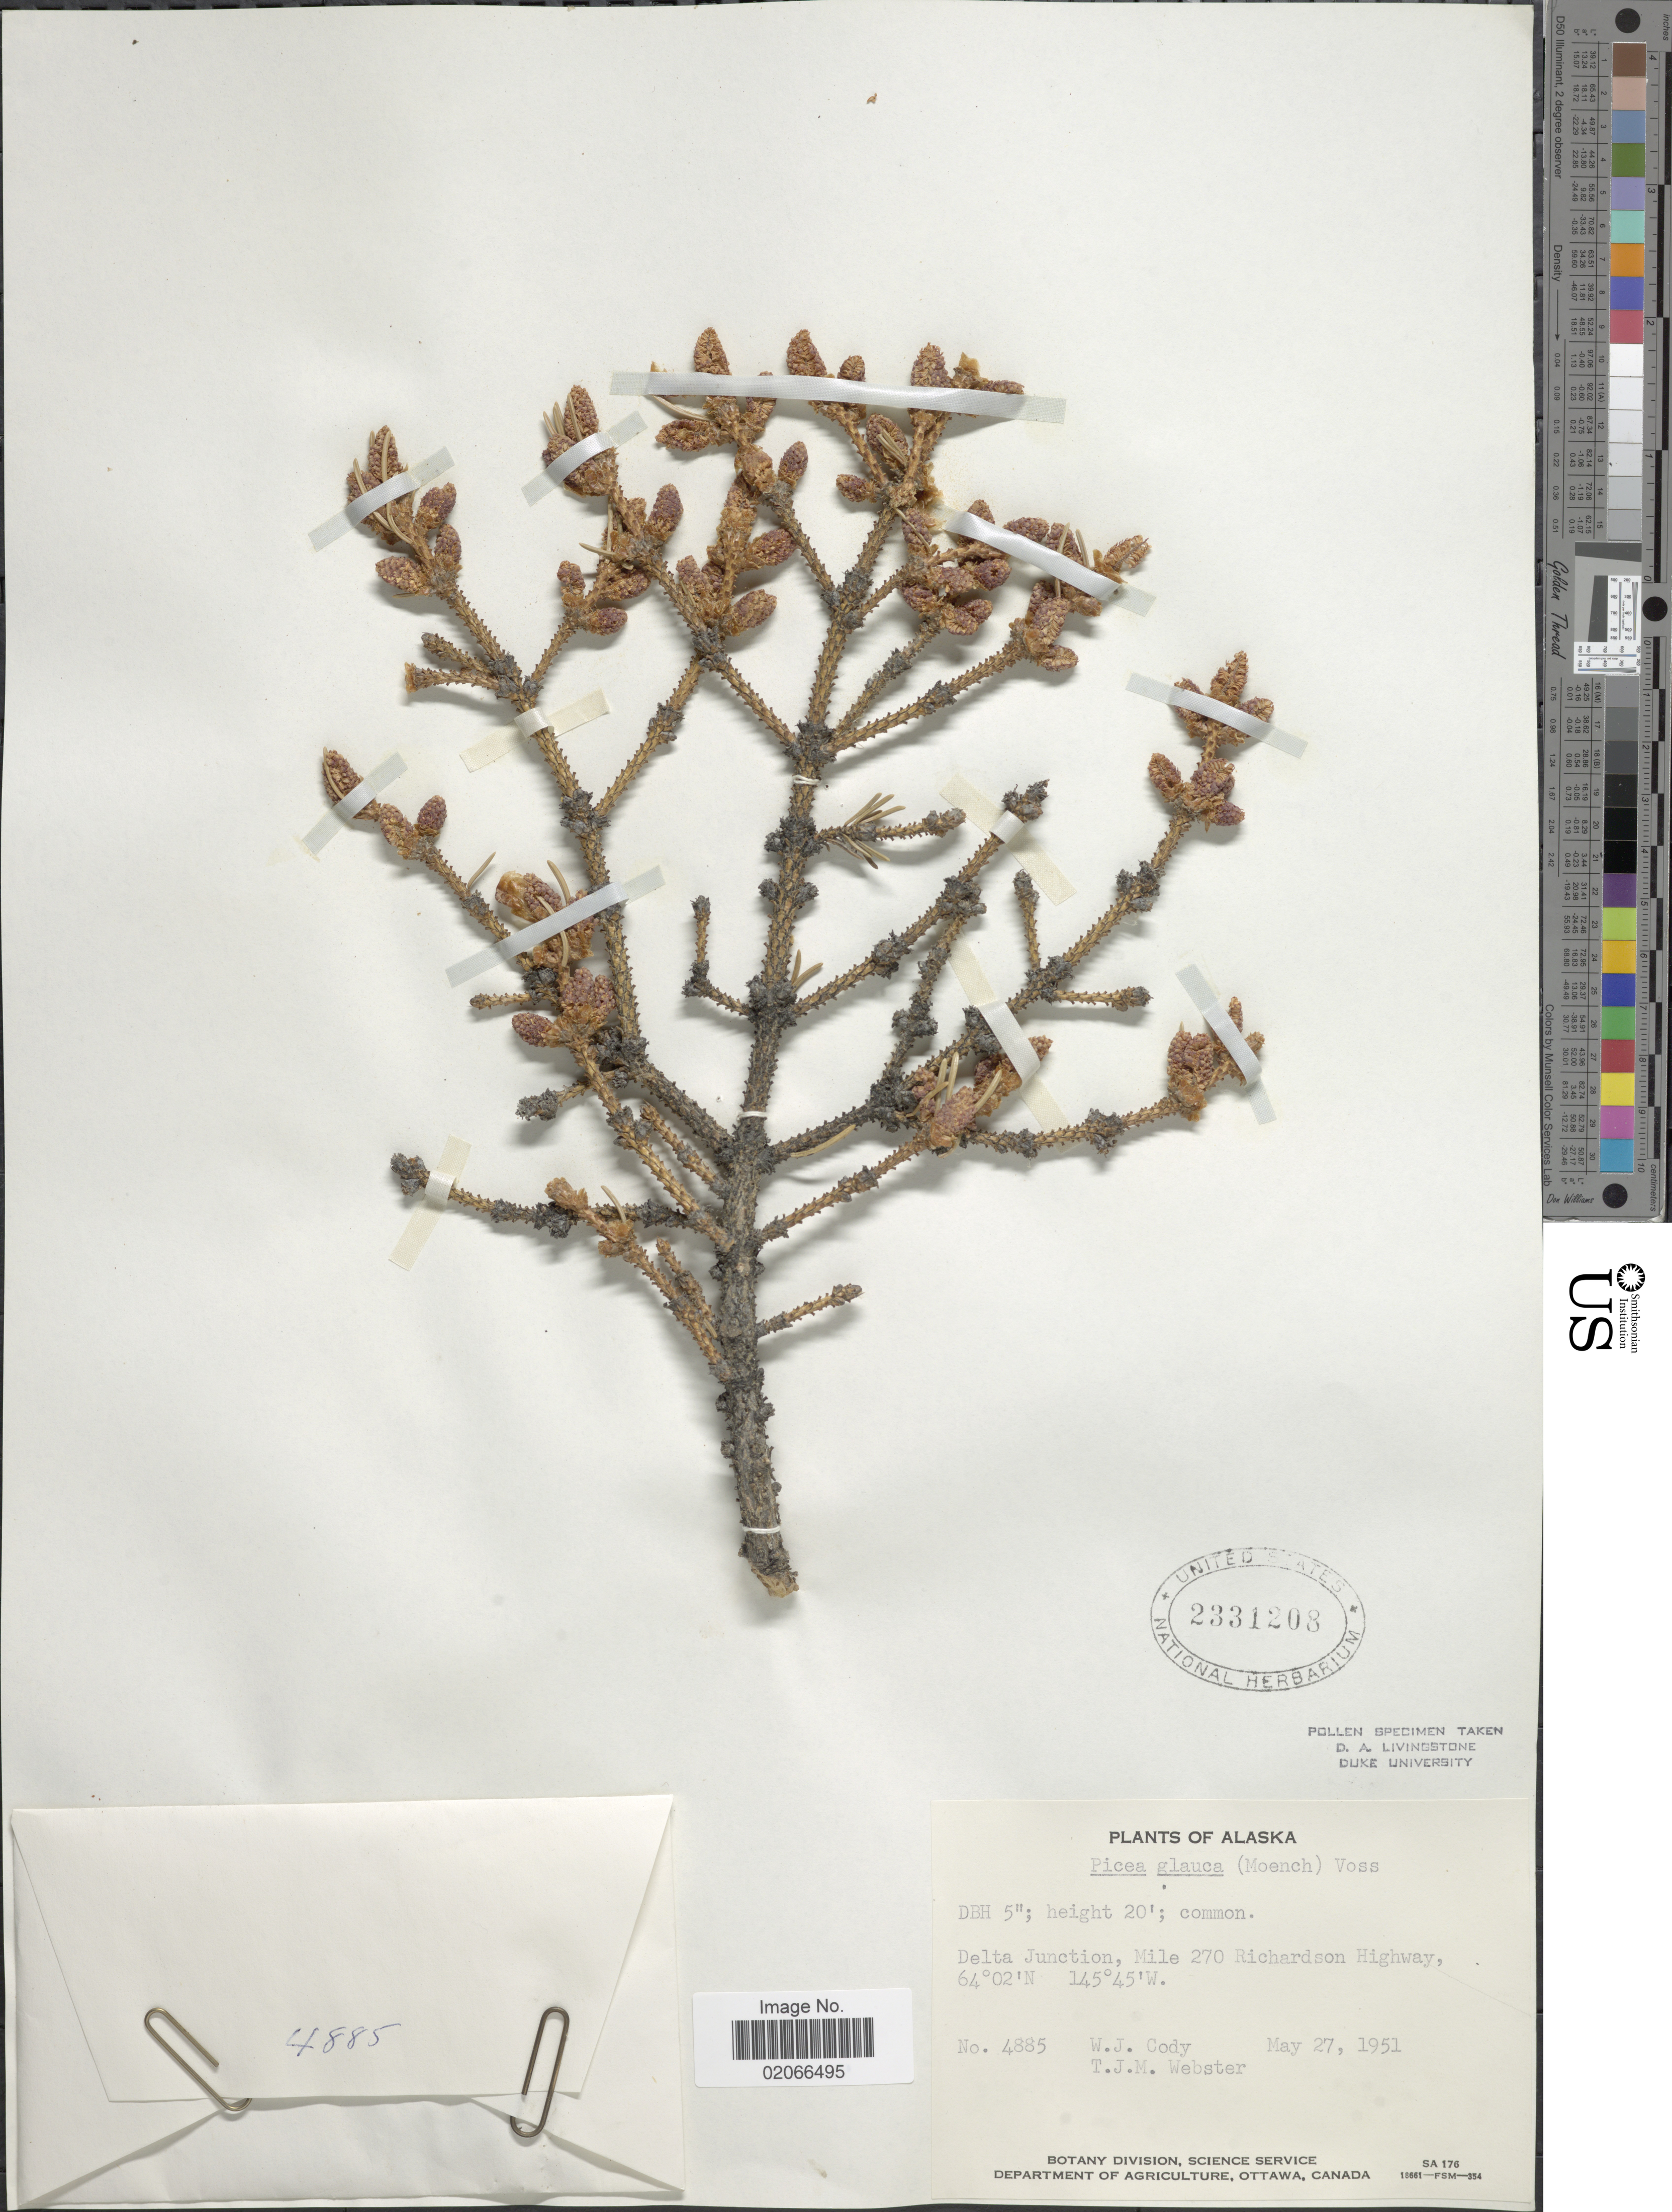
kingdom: Plantae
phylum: Tracheophyta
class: Pinopsida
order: Pinales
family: Pinaceae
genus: Picea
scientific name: Picea glauca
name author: (Moench) Voss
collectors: W. Cody & T. J. Webster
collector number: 4885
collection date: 1951-05-27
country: United States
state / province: Alaska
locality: Delta Junction, Mile 270 Richardson Highway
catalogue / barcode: US 2331208